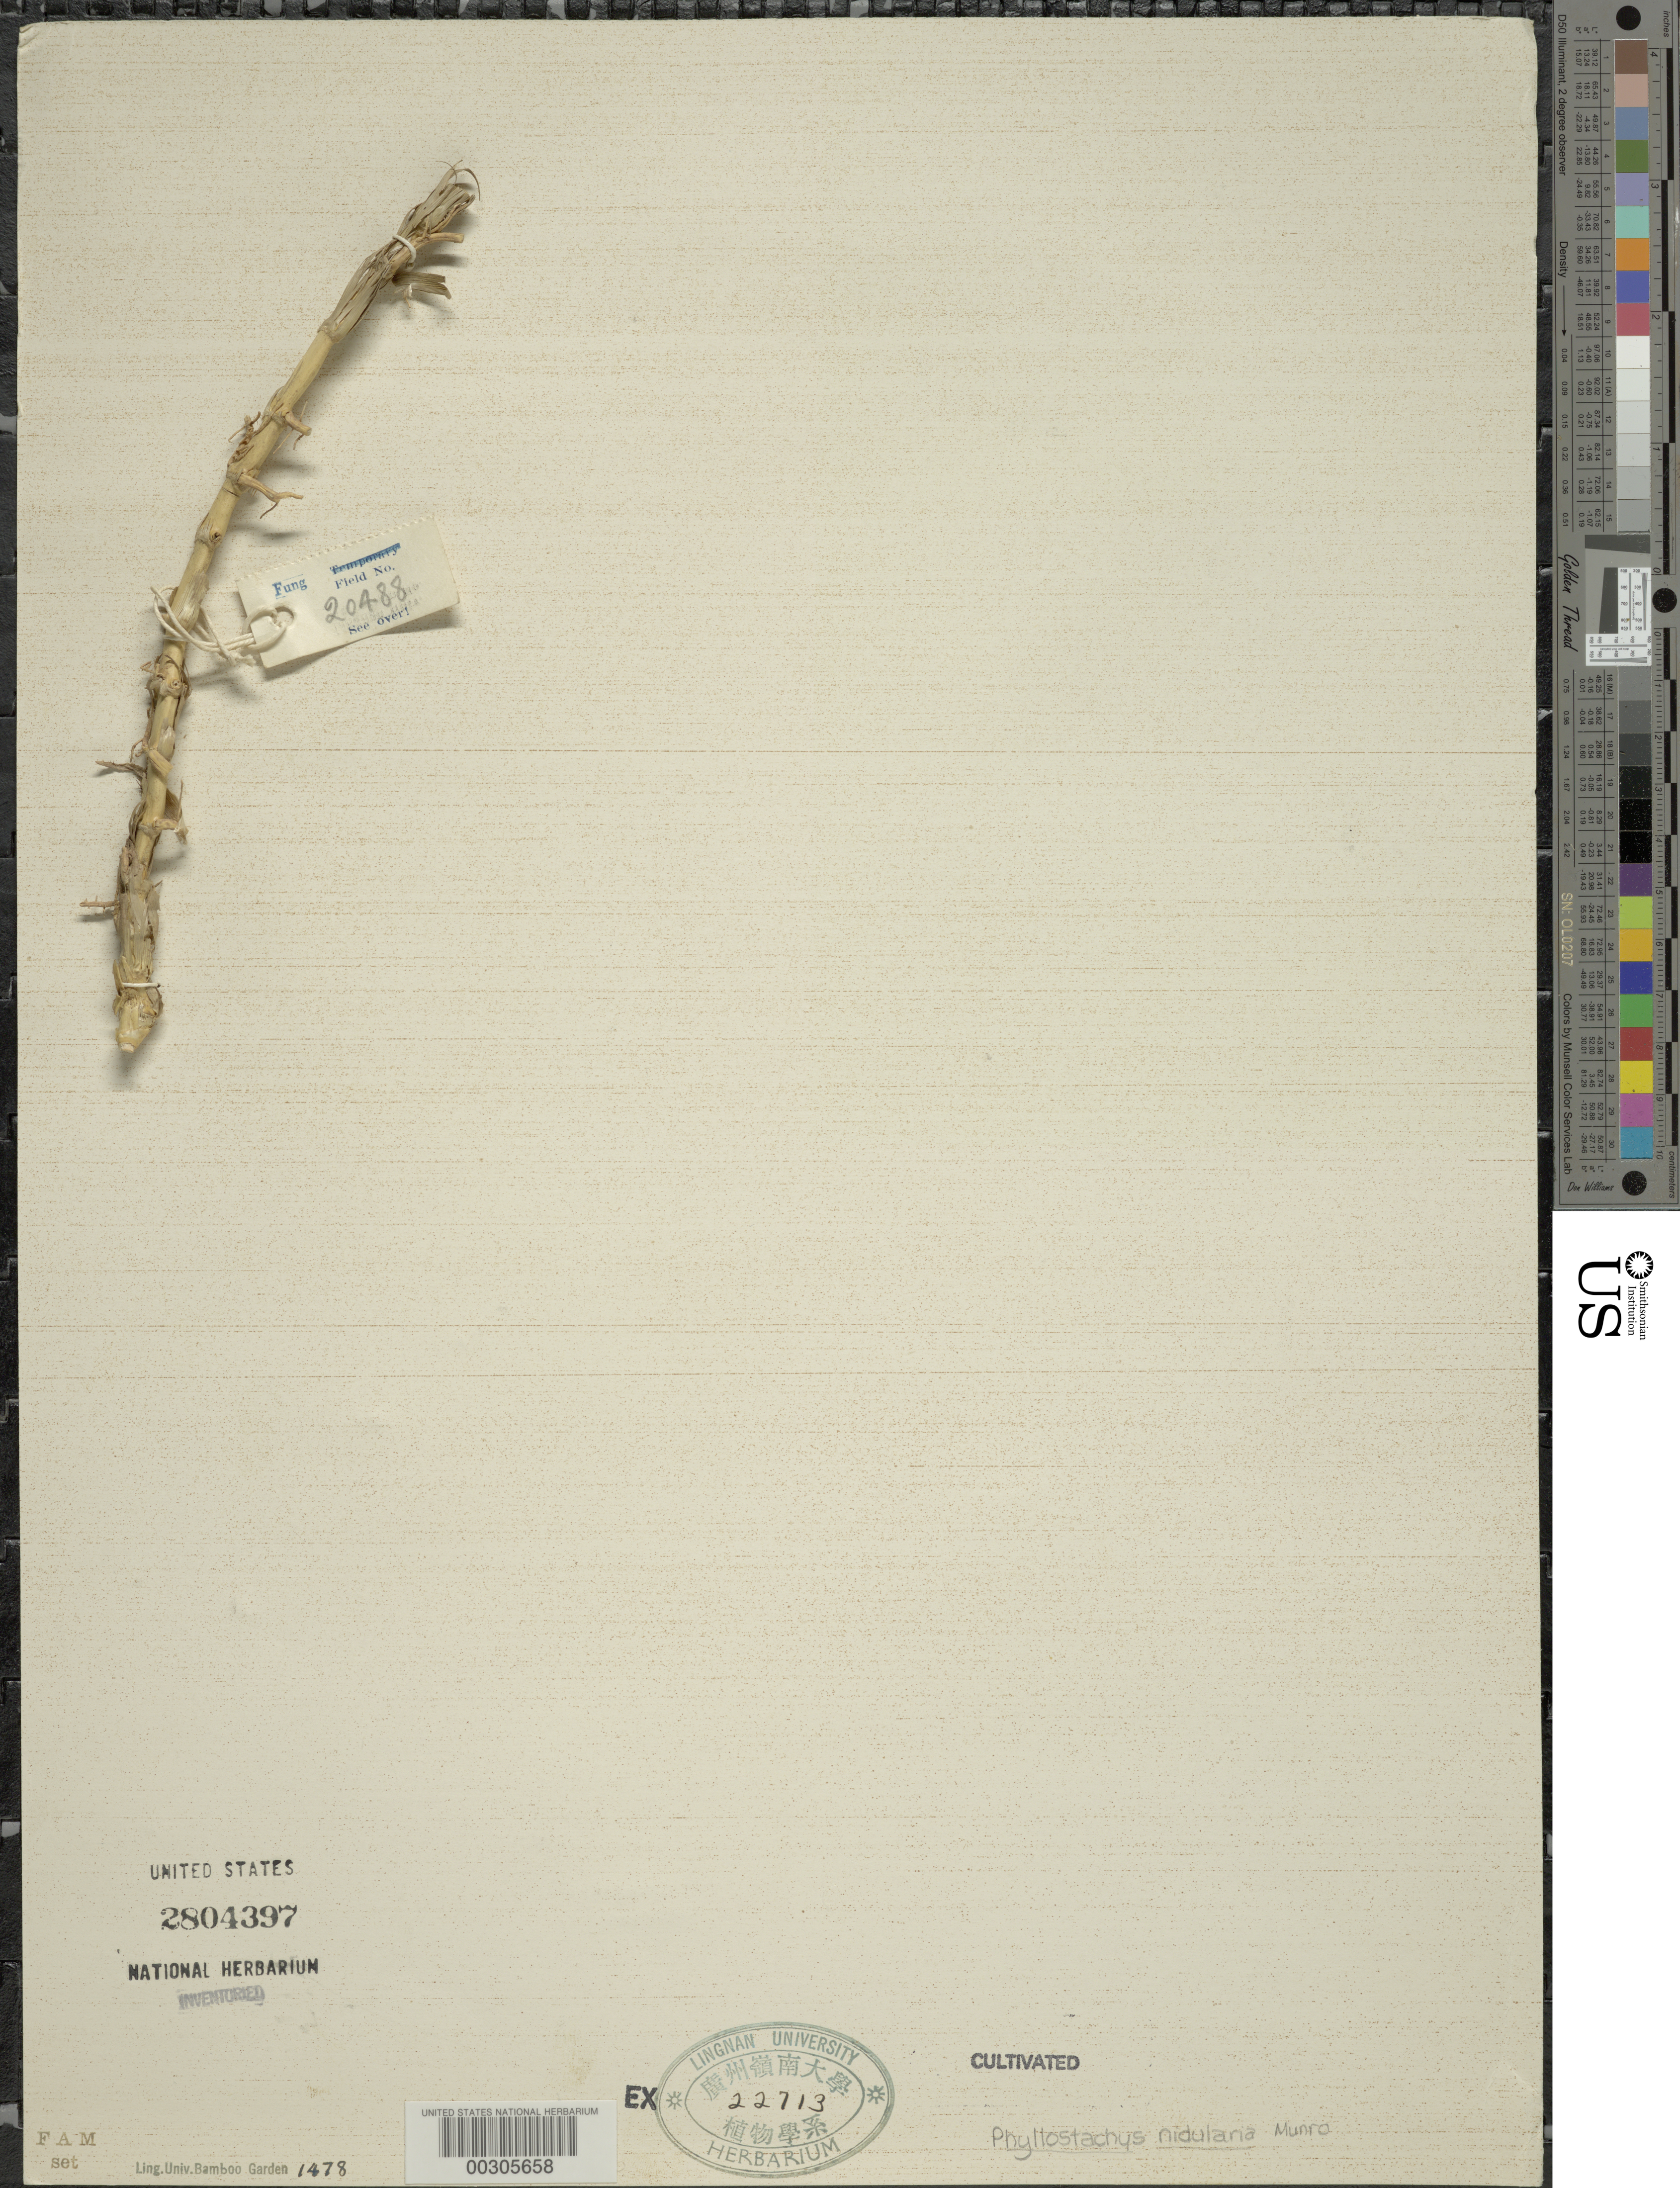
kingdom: Plantae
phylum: Tracheophyta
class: Liliopsida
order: Poales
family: Poaceae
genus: Phyllostachys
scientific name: Phyllostachys nidularia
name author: Munro ex Fenzi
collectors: H. L. Fung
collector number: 20488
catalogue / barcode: US 2804397